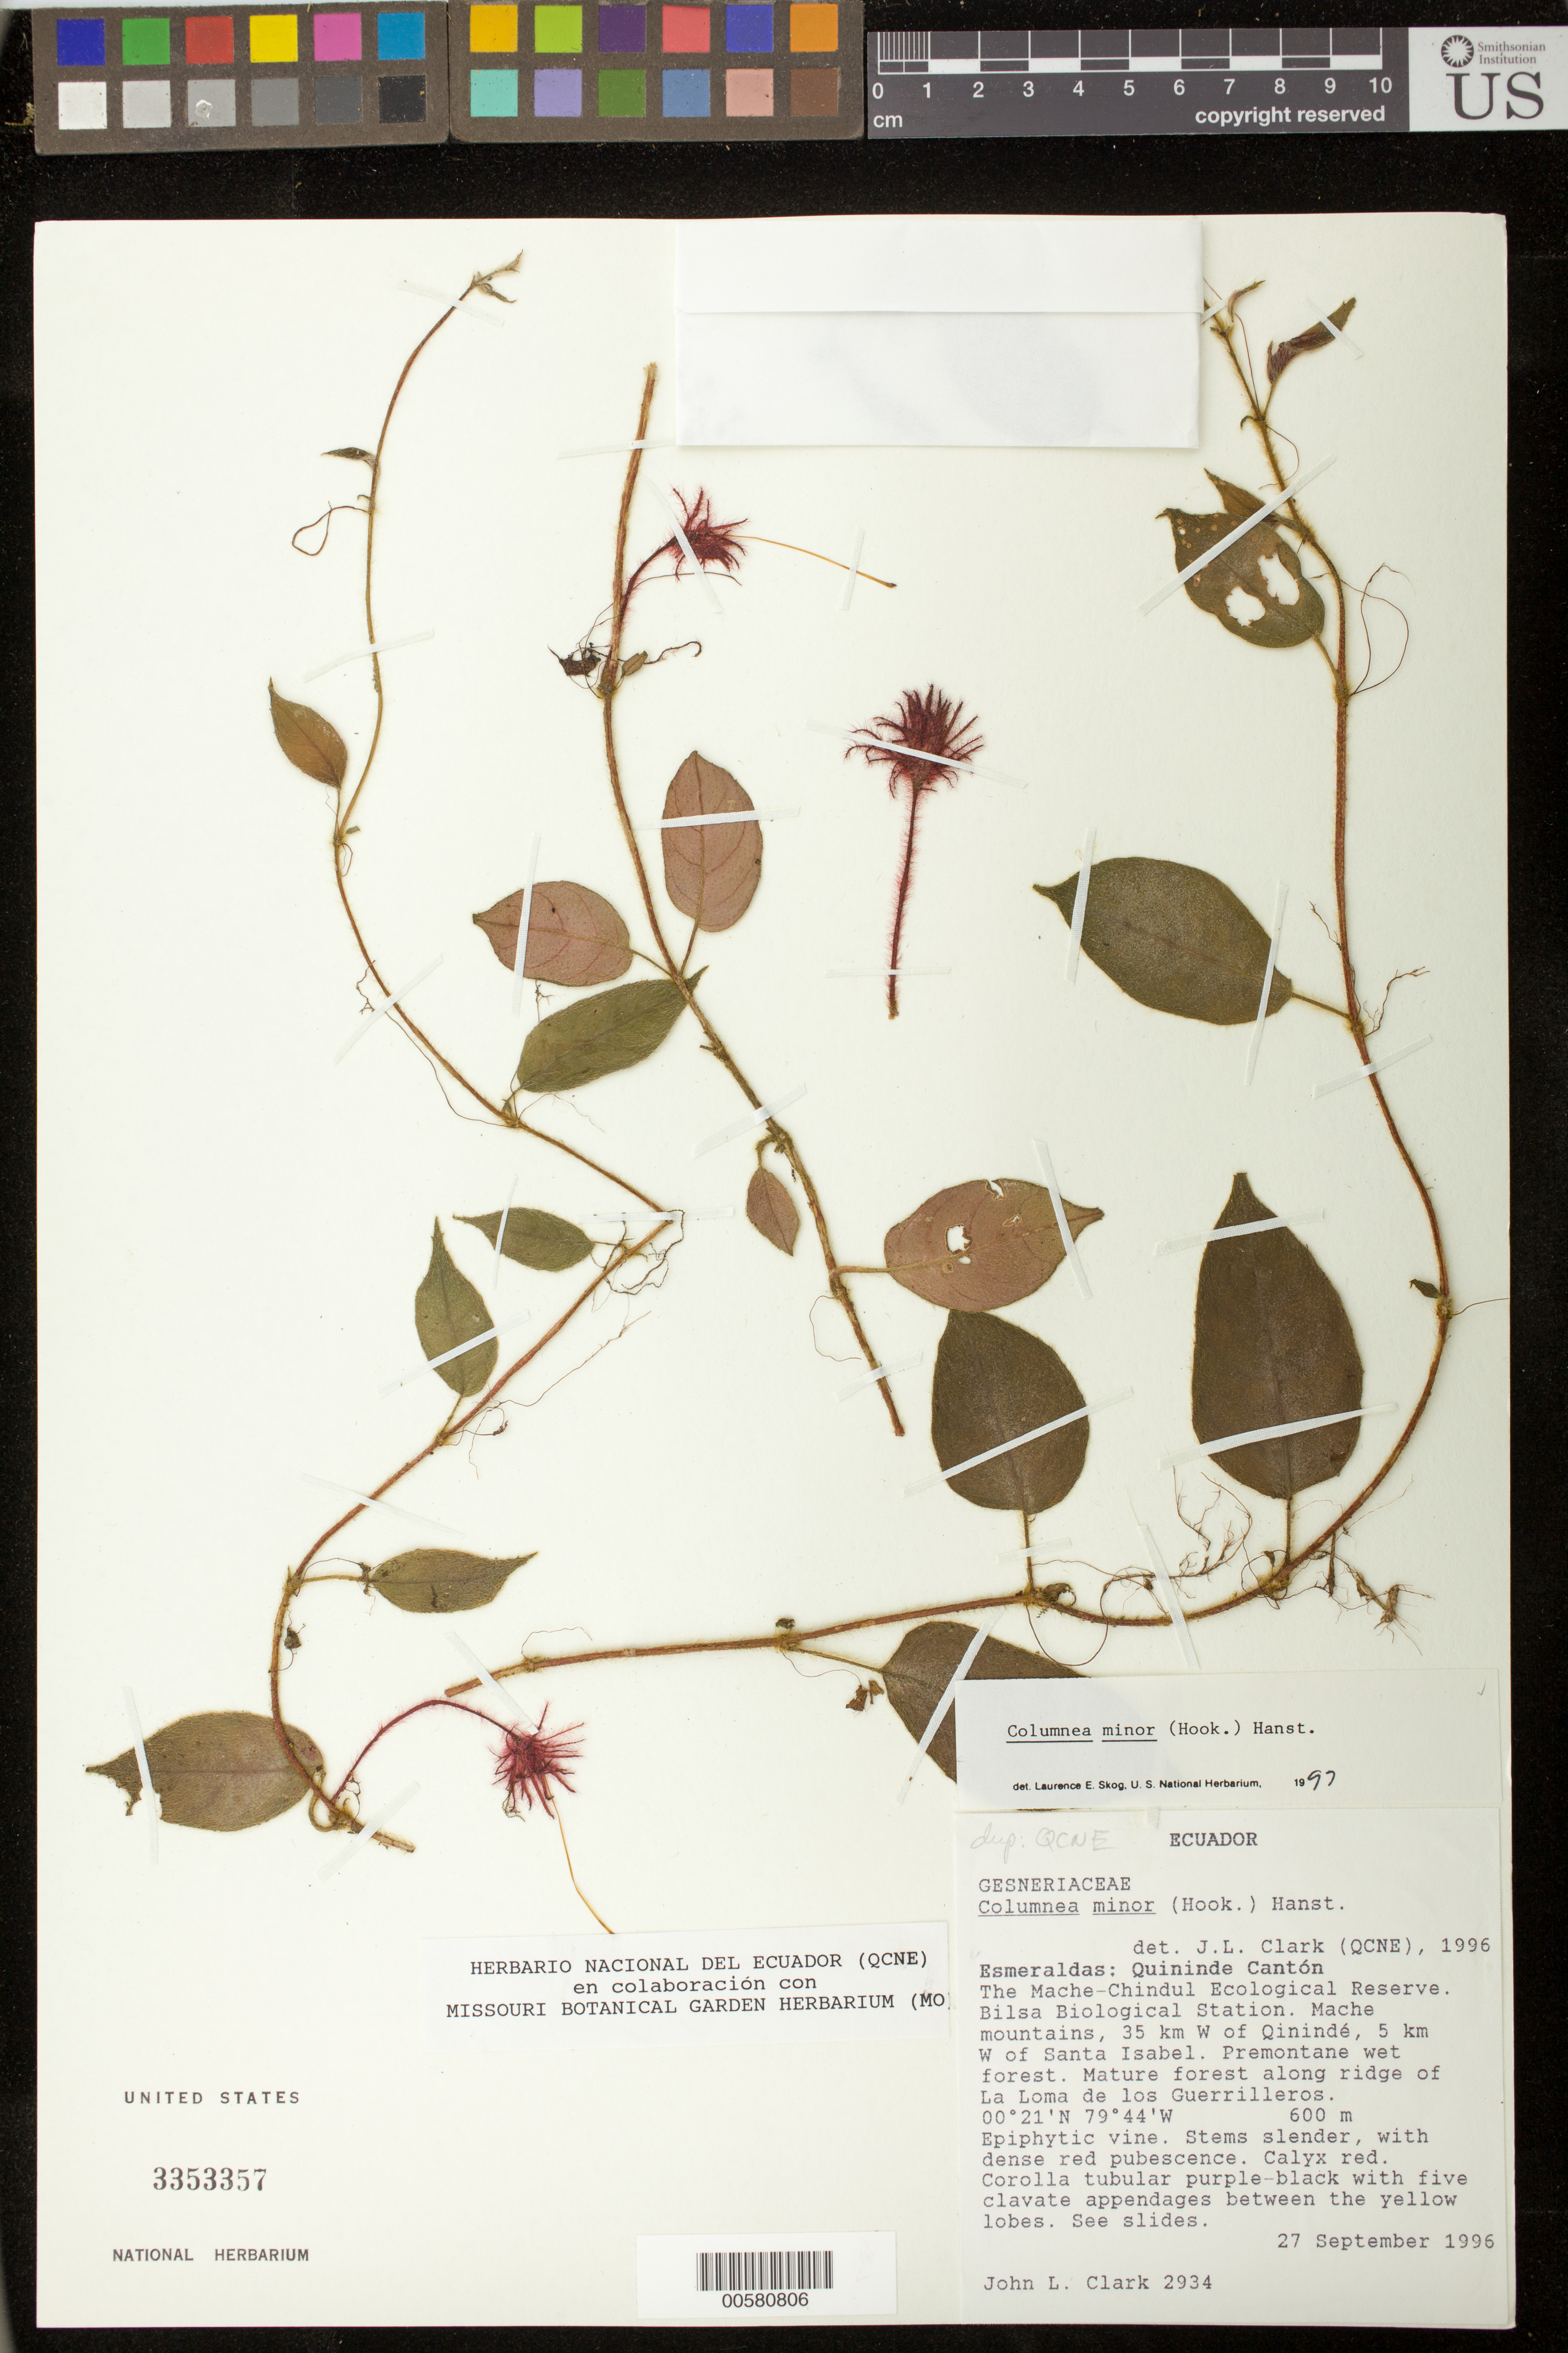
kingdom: Plantae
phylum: Tracheophyta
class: Magnoliopsida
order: Lamiales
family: Gesneriaceae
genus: Columnea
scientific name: Columnea minor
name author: (Hook.) Hanst.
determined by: Skog, Laurence E.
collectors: J. L. Clark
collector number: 2934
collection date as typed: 27 Sep 1996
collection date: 1996-09-27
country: Ecuador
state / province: Esmeraldas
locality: Quininde Cantón. Mache-Chindul Ecological Reserve, Bilsa Biological Station, Mache mountains, 35 km W of Quinindé, 5 km W of Santa Isabel; mature forest along ridge of La Loma de los Guerrilleros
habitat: Premontane wet forest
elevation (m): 600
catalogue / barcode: US 3353357